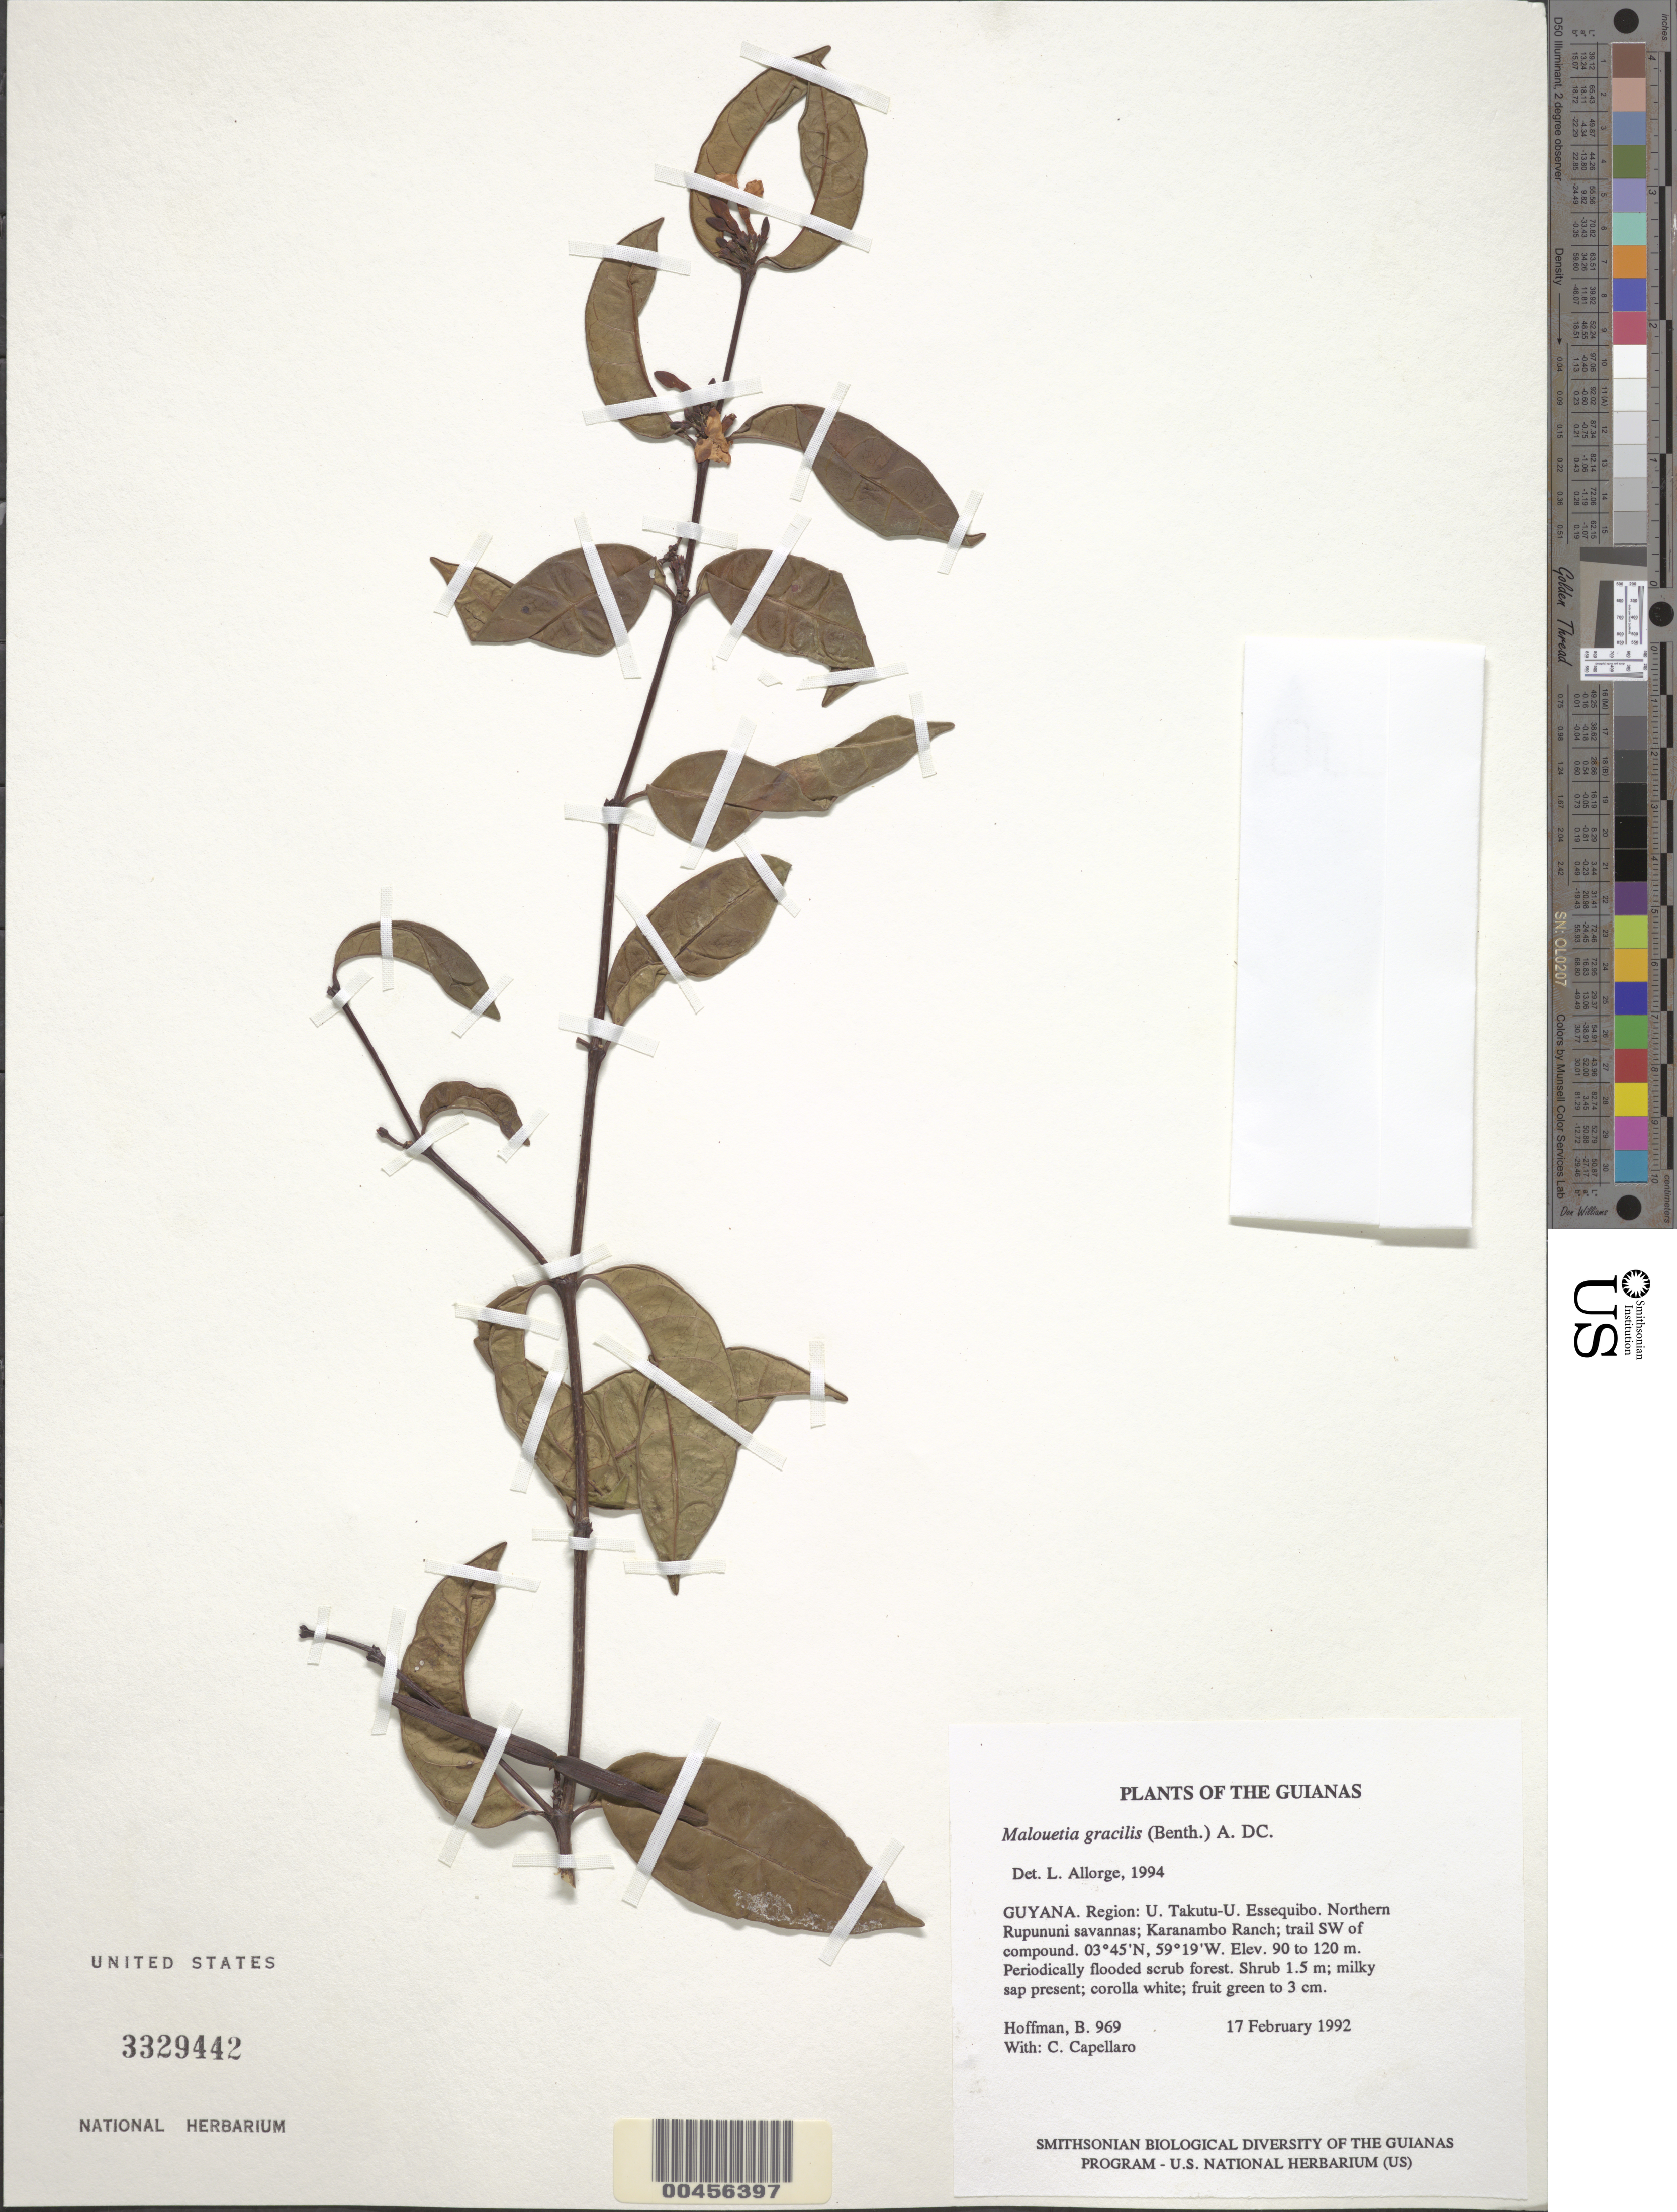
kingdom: Plantae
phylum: Tracheophyta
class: Magnoliopsida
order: Gentianales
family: Apocynaceae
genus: Malouetia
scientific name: Malouetia gracilis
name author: (Benth.) A. DC.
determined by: Allorge, L.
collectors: B. Hoffman & C. Capellaro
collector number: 969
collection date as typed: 17 February 1992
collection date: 1992-02-17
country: Guyana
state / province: U. Takutu-U. Essequibo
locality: Northern Rupununi savannas; Karanambo Ranch; trail SW of compound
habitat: Periodically flooded scrub forest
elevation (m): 90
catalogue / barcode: US 3329442